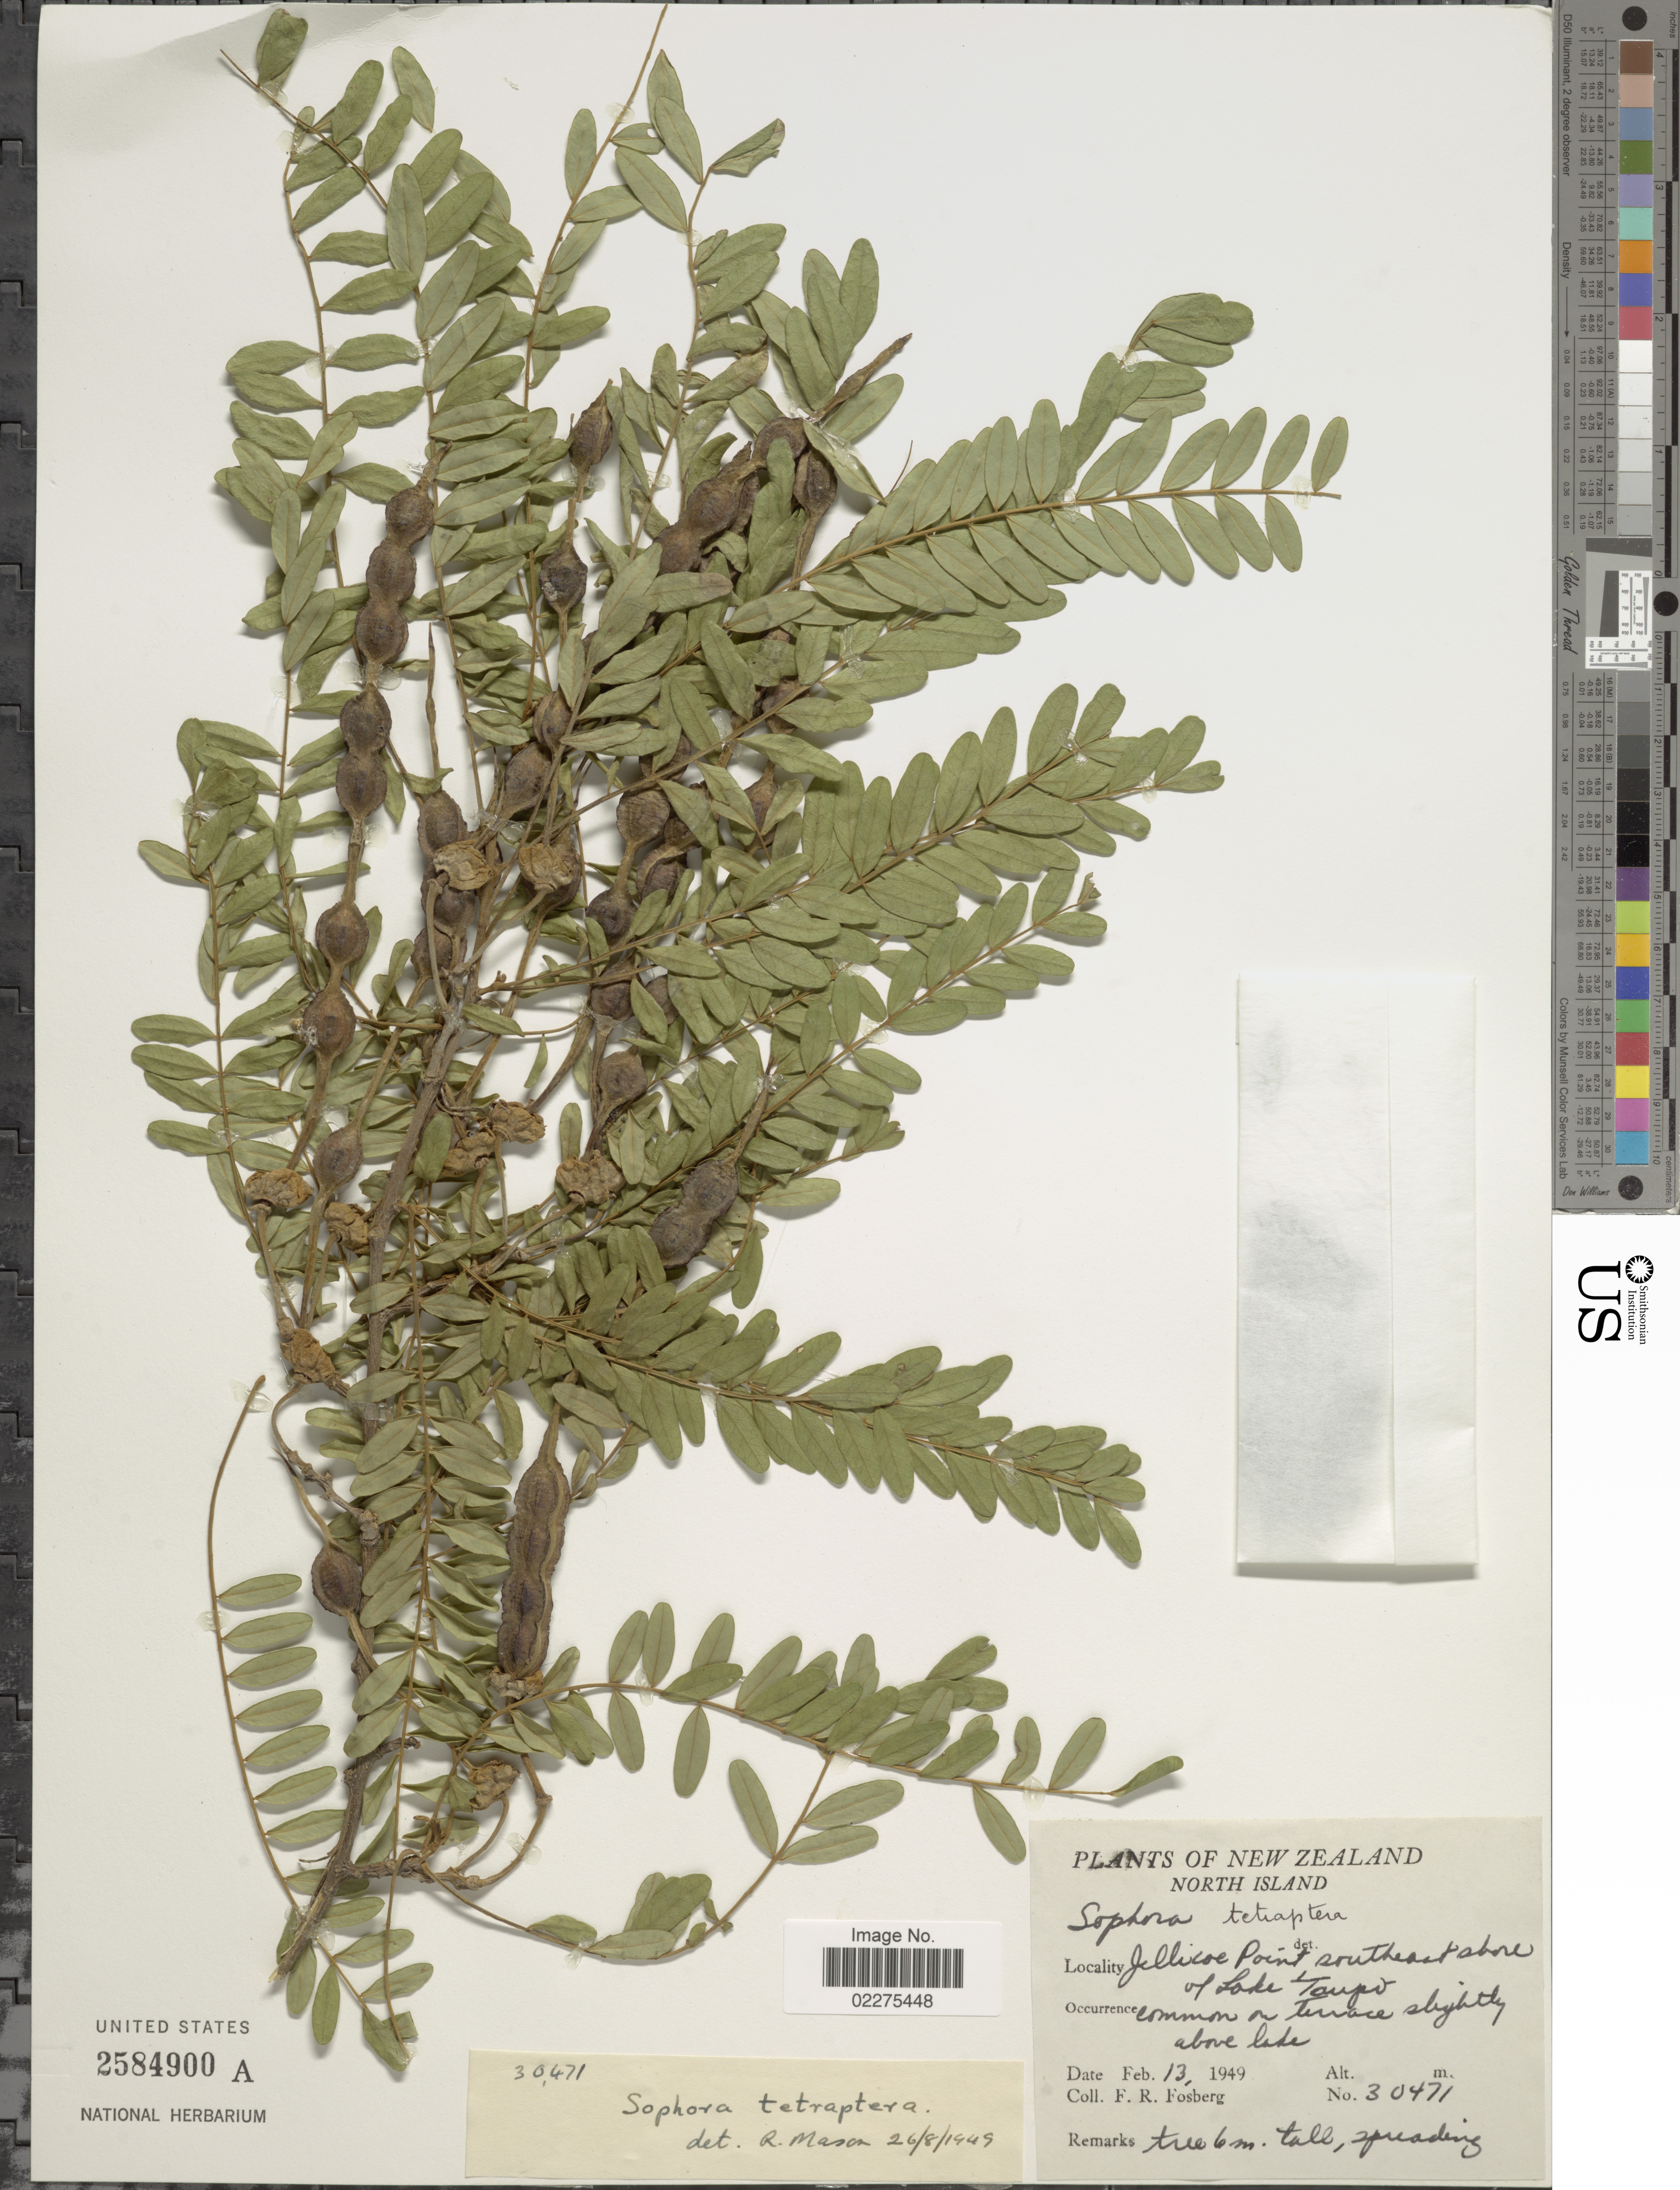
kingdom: Plantae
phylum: Tracheophyta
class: Magnoliopsida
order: Fabales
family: Fabaceae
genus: Sophora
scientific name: Sophora tetraptera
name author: J.F. Mill.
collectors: F. R. Fosberg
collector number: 30471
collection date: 1949-02-13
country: New Zealand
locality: North Island. Jellicoe Point southeast shore of Lake Taupo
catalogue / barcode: US 2584900A